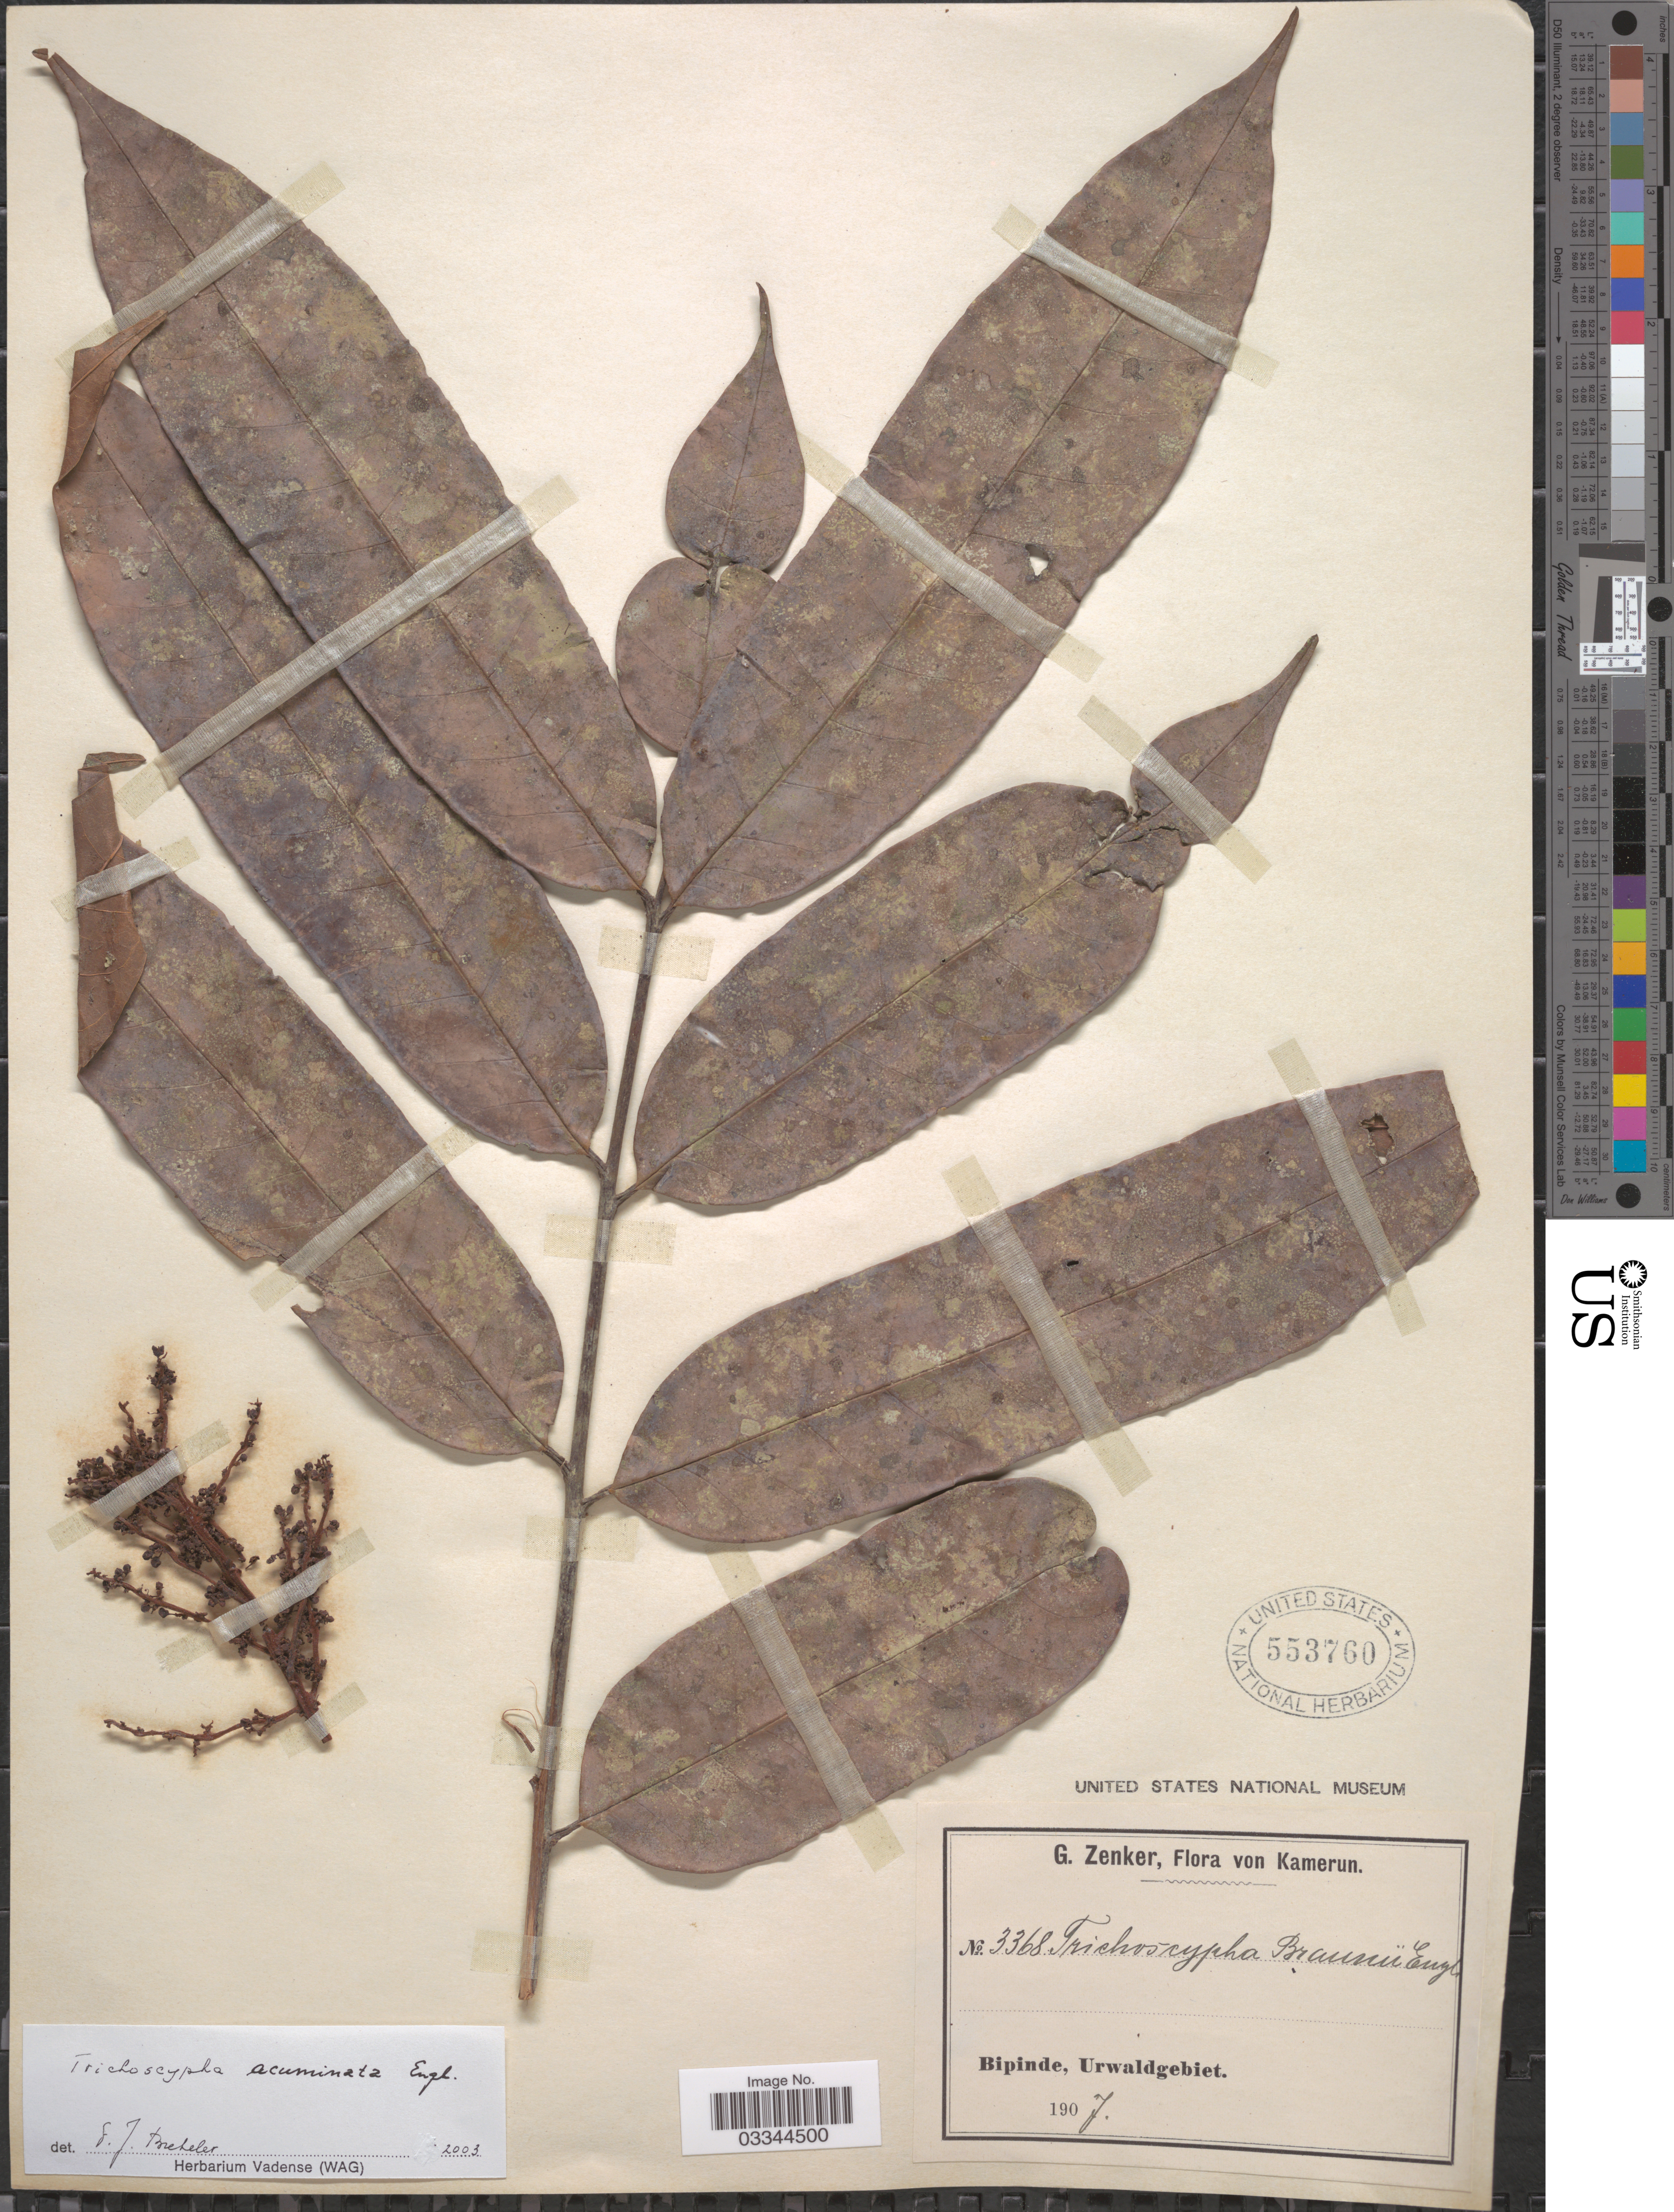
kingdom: Plantae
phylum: Tracheophyta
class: Magnoliopsida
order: Sapindales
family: Anacardiaceae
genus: Trichoscypha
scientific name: Trichoscypha acuminata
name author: Engl.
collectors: G. A. Zenker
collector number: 3368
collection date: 1907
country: Cameroon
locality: Kamerun. Bipinde, Urwaldgebiet.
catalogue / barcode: US 553760